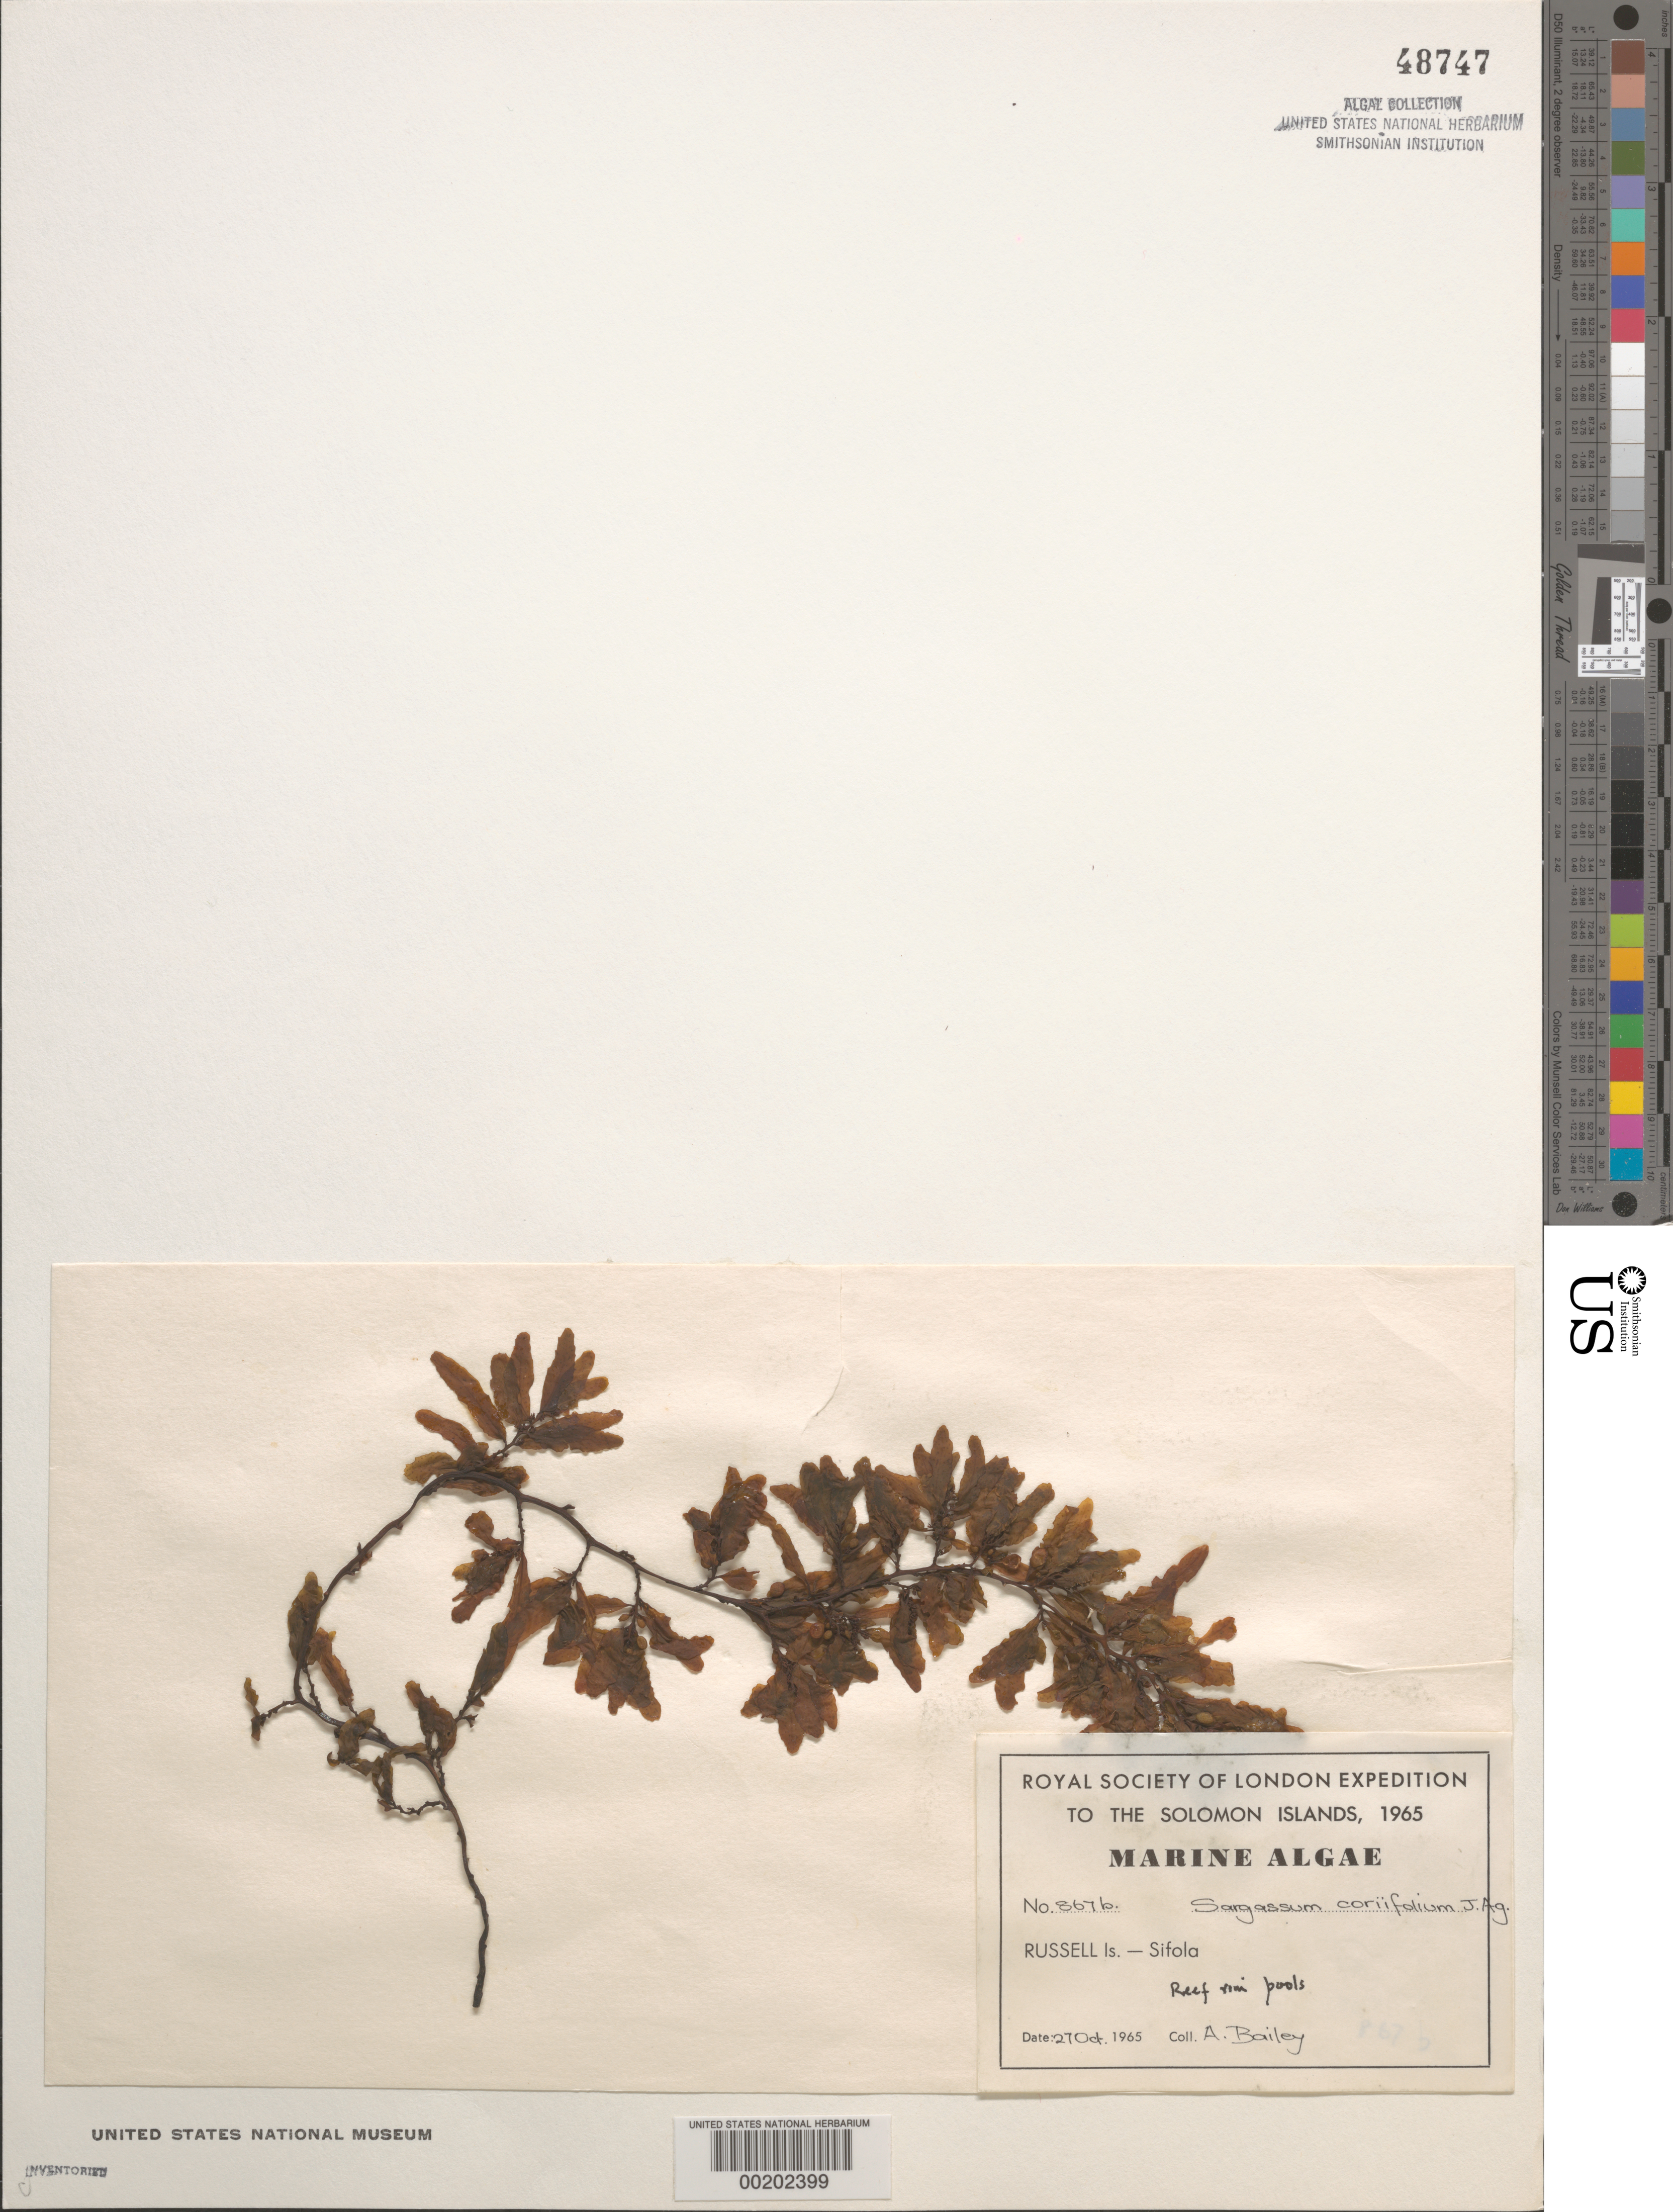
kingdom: Chromista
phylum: Ochrophyta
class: Phaeophyceae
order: Fucales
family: Sargassaceae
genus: Sargassum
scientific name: Sargassum odontocarpum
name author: Sonder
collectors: A. Bailey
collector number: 867b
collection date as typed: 27 Oct 1965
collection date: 1965-10-27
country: Solomon Islands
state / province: Central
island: Mbanika [Banika]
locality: Sifola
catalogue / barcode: US 48747